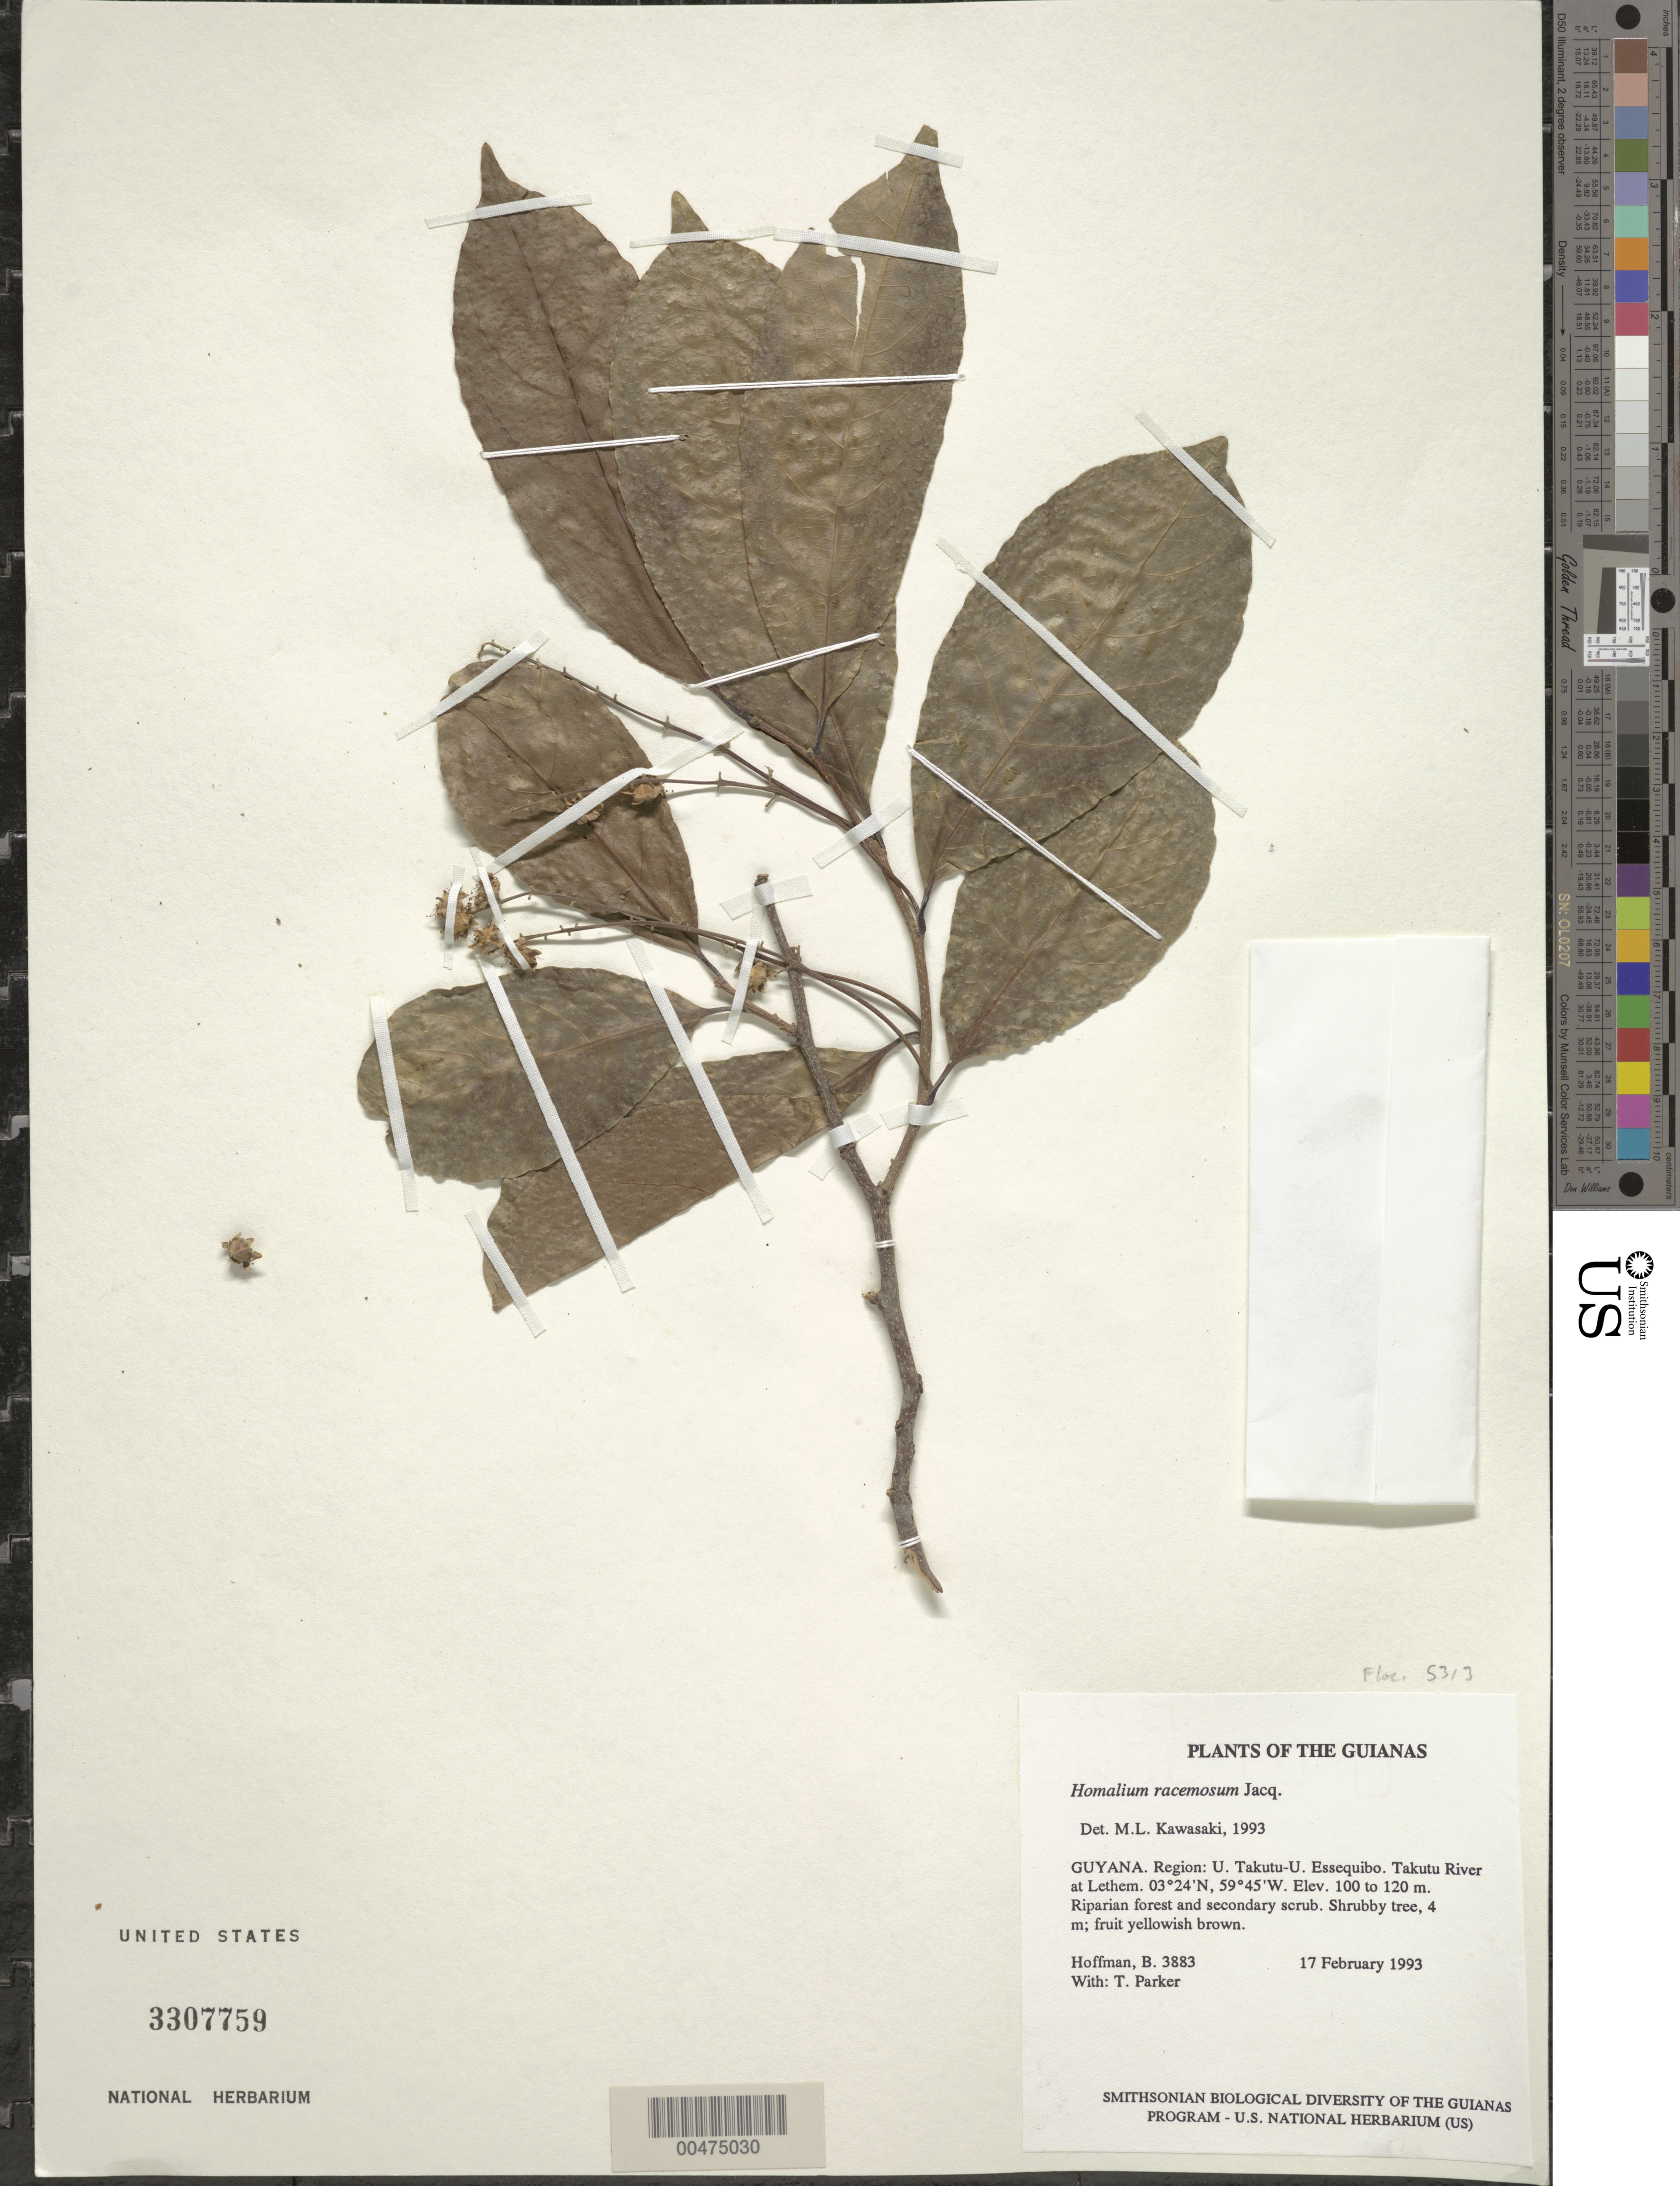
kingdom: Plantae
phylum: Tracheophyta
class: Magnoliopsida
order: Malpighiales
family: Salicaceae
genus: Homalium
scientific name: Homalium racemosum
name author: Jacq.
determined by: Kawasaki, María L.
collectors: B. Hoffman & T. Parker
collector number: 3883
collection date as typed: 17 February 1993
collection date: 1993-02-17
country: Guyana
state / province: U. Takutu-U. Essequibo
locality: Takutu River at Lethem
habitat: Riparian forest and secondary scrub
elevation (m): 100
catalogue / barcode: US 3307759